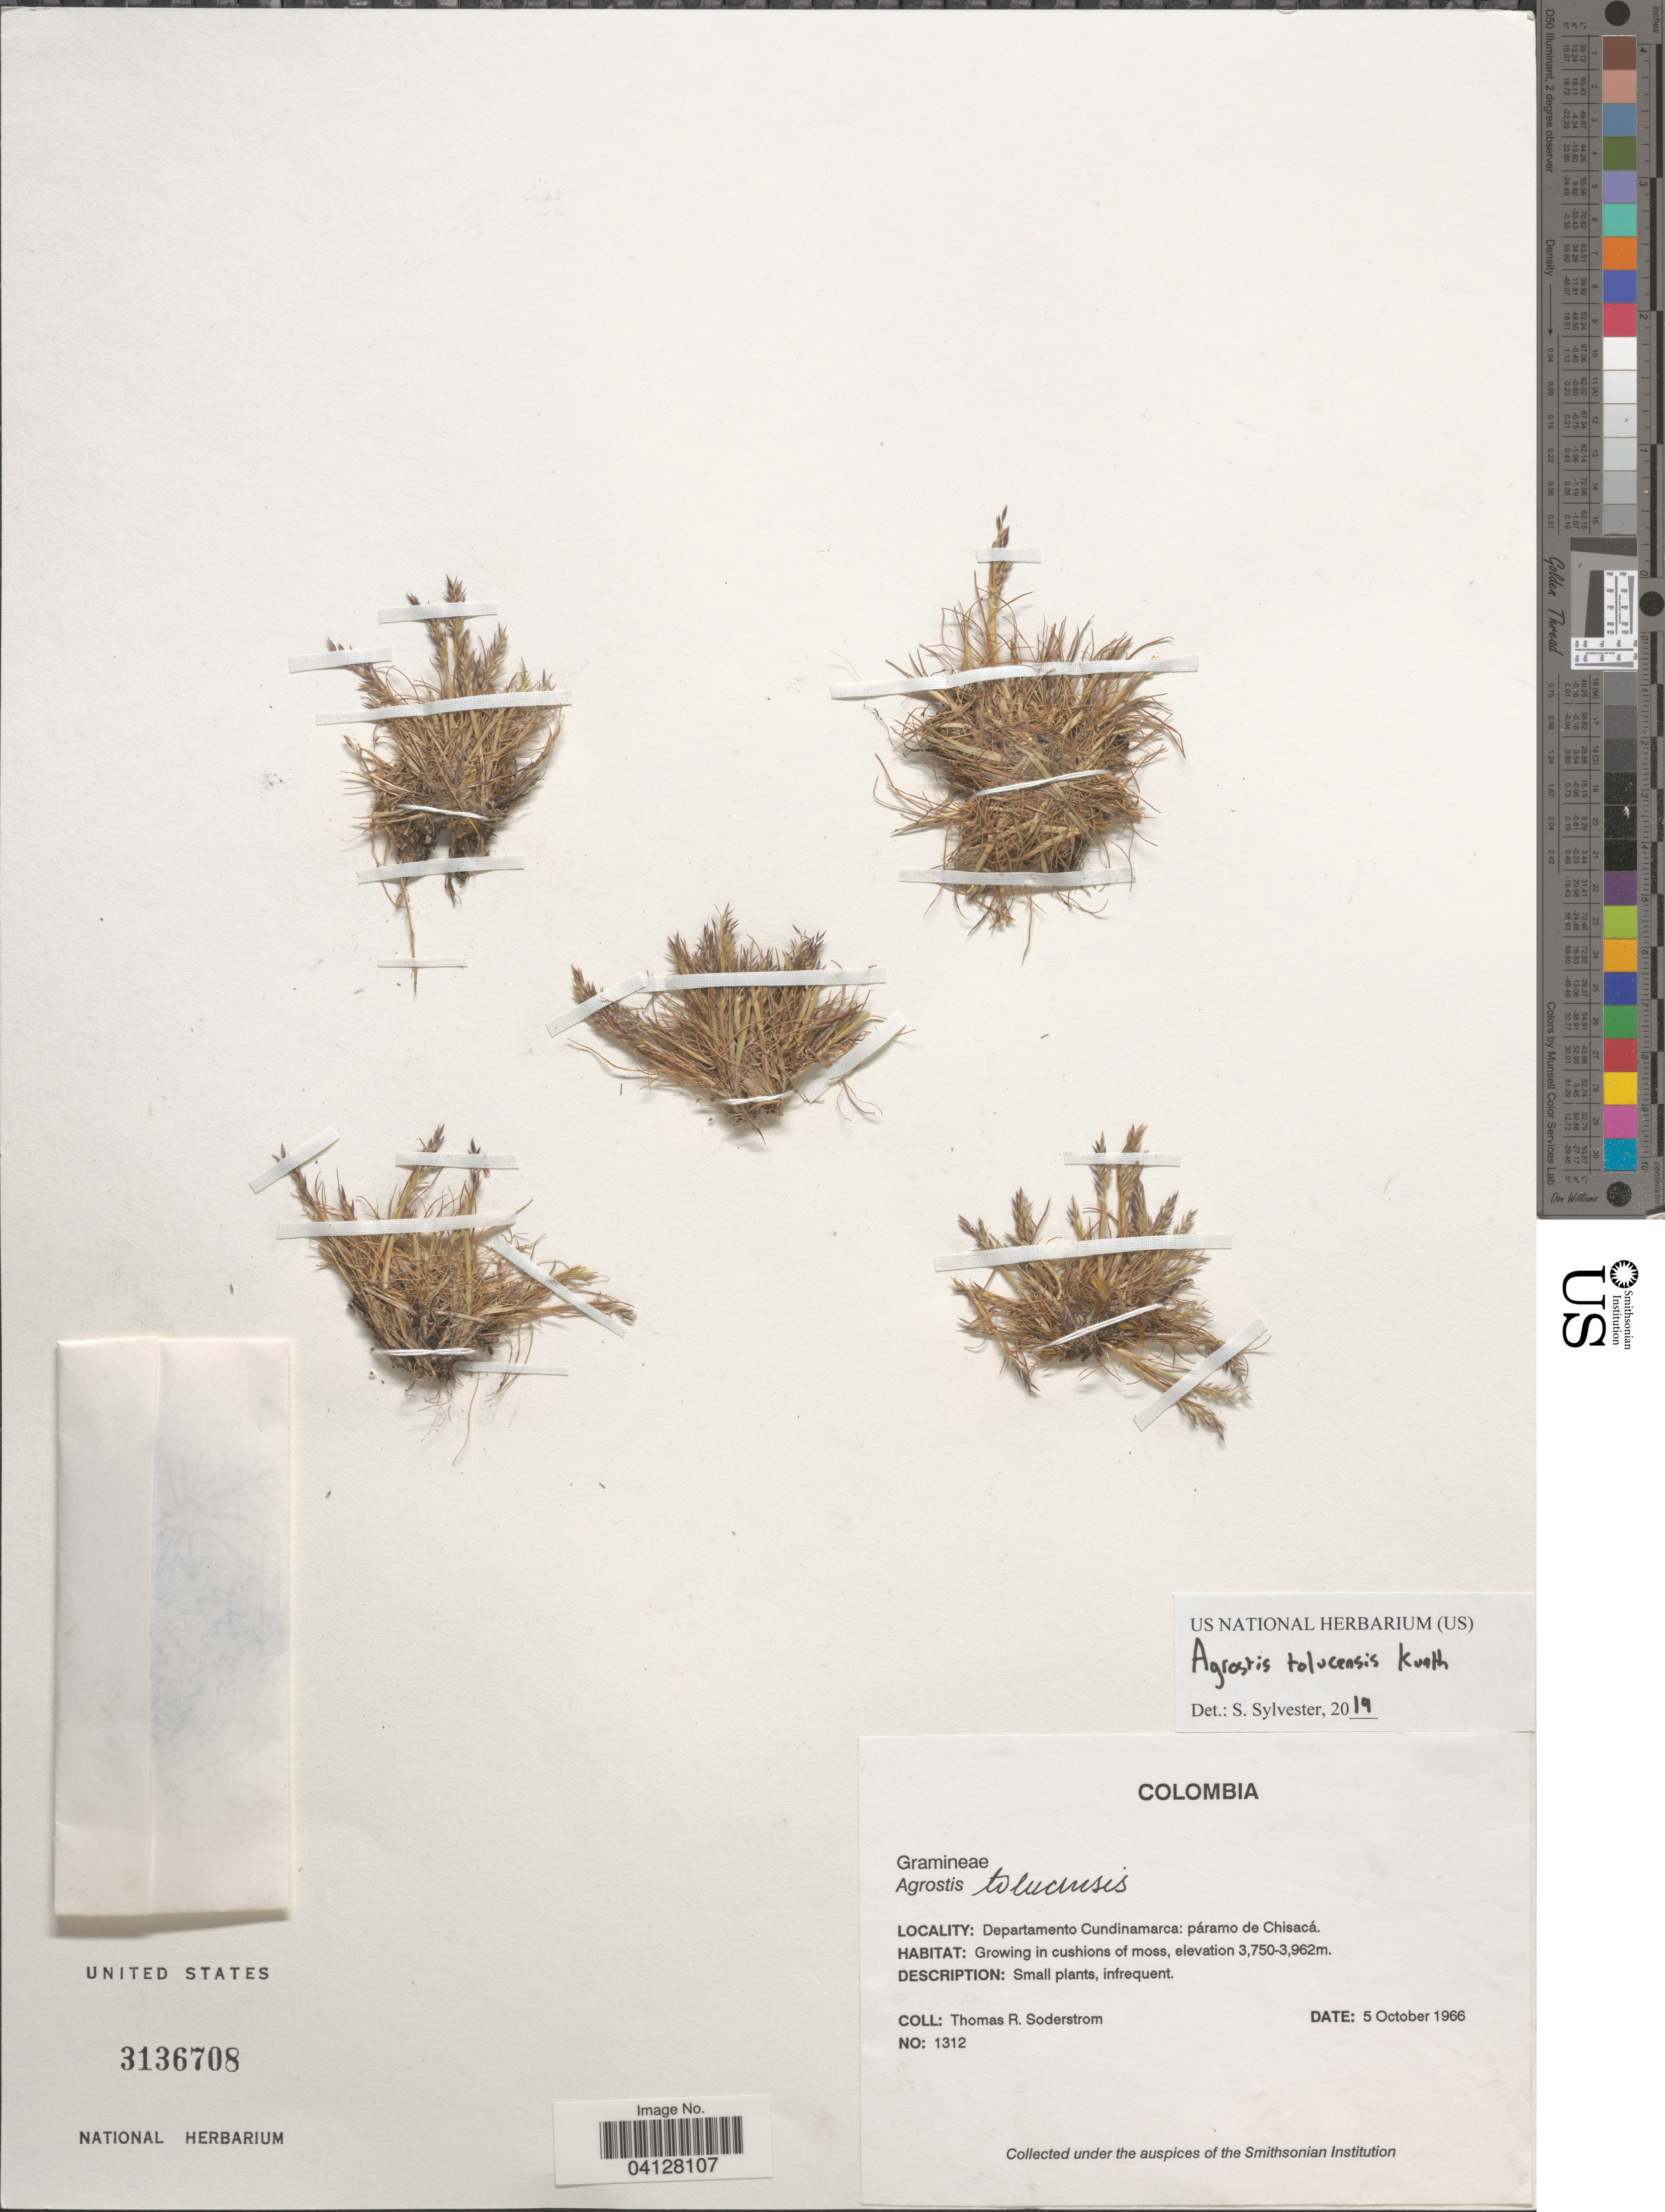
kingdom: Plantae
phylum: Tracheophyta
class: Liliopsida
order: Poales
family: Poaceae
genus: Agrostis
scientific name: Agrostis tolucensis Kunth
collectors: T. R. Soderstrom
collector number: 1312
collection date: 1966-10-05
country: Colombia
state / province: Cundinamarca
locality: Departamento Cundinamarca: páramo de Chisacá.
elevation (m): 3750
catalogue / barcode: US 3136708